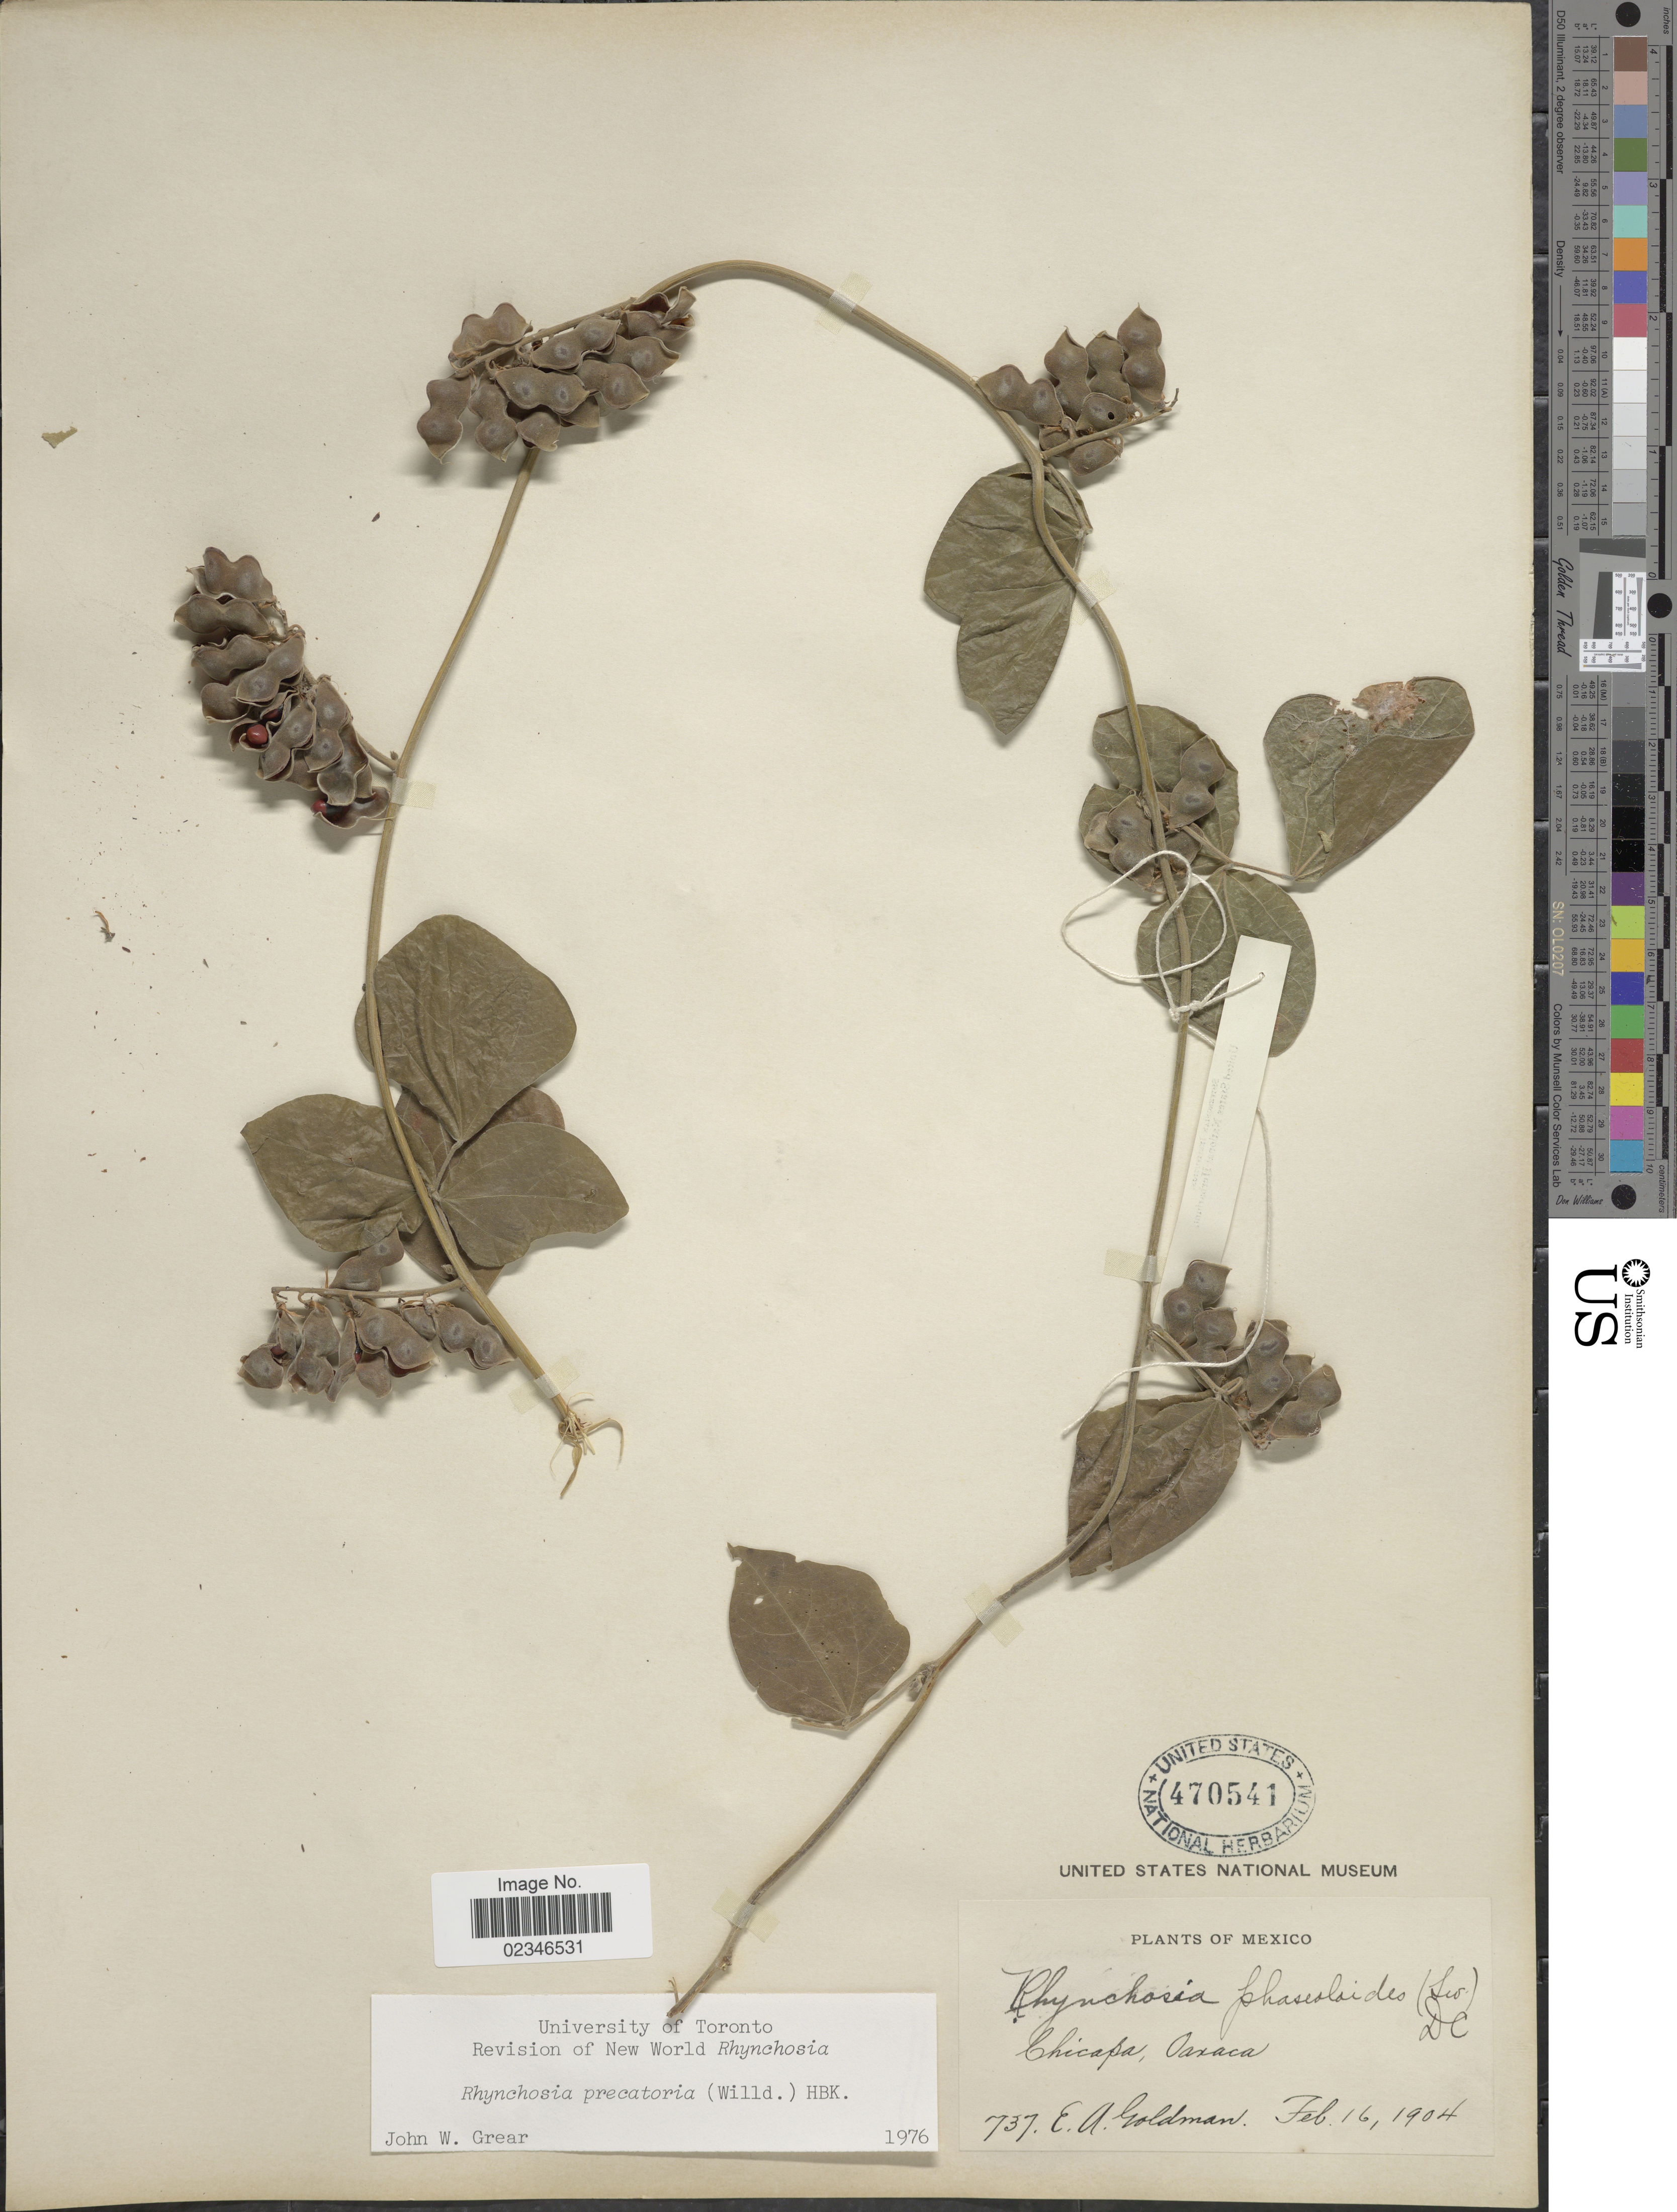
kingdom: Plantae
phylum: Tracheophyta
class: Magnoliopsida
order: Fabales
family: Fabaceae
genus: Rhynchosia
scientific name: Rhynchosia precatoria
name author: (Willd.) DC.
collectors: E. A. Goldman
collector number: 737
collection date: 1904-02-16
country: Mexico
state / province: Oaxaca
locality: Chicapa, Oaxaca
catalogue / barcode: US 470541